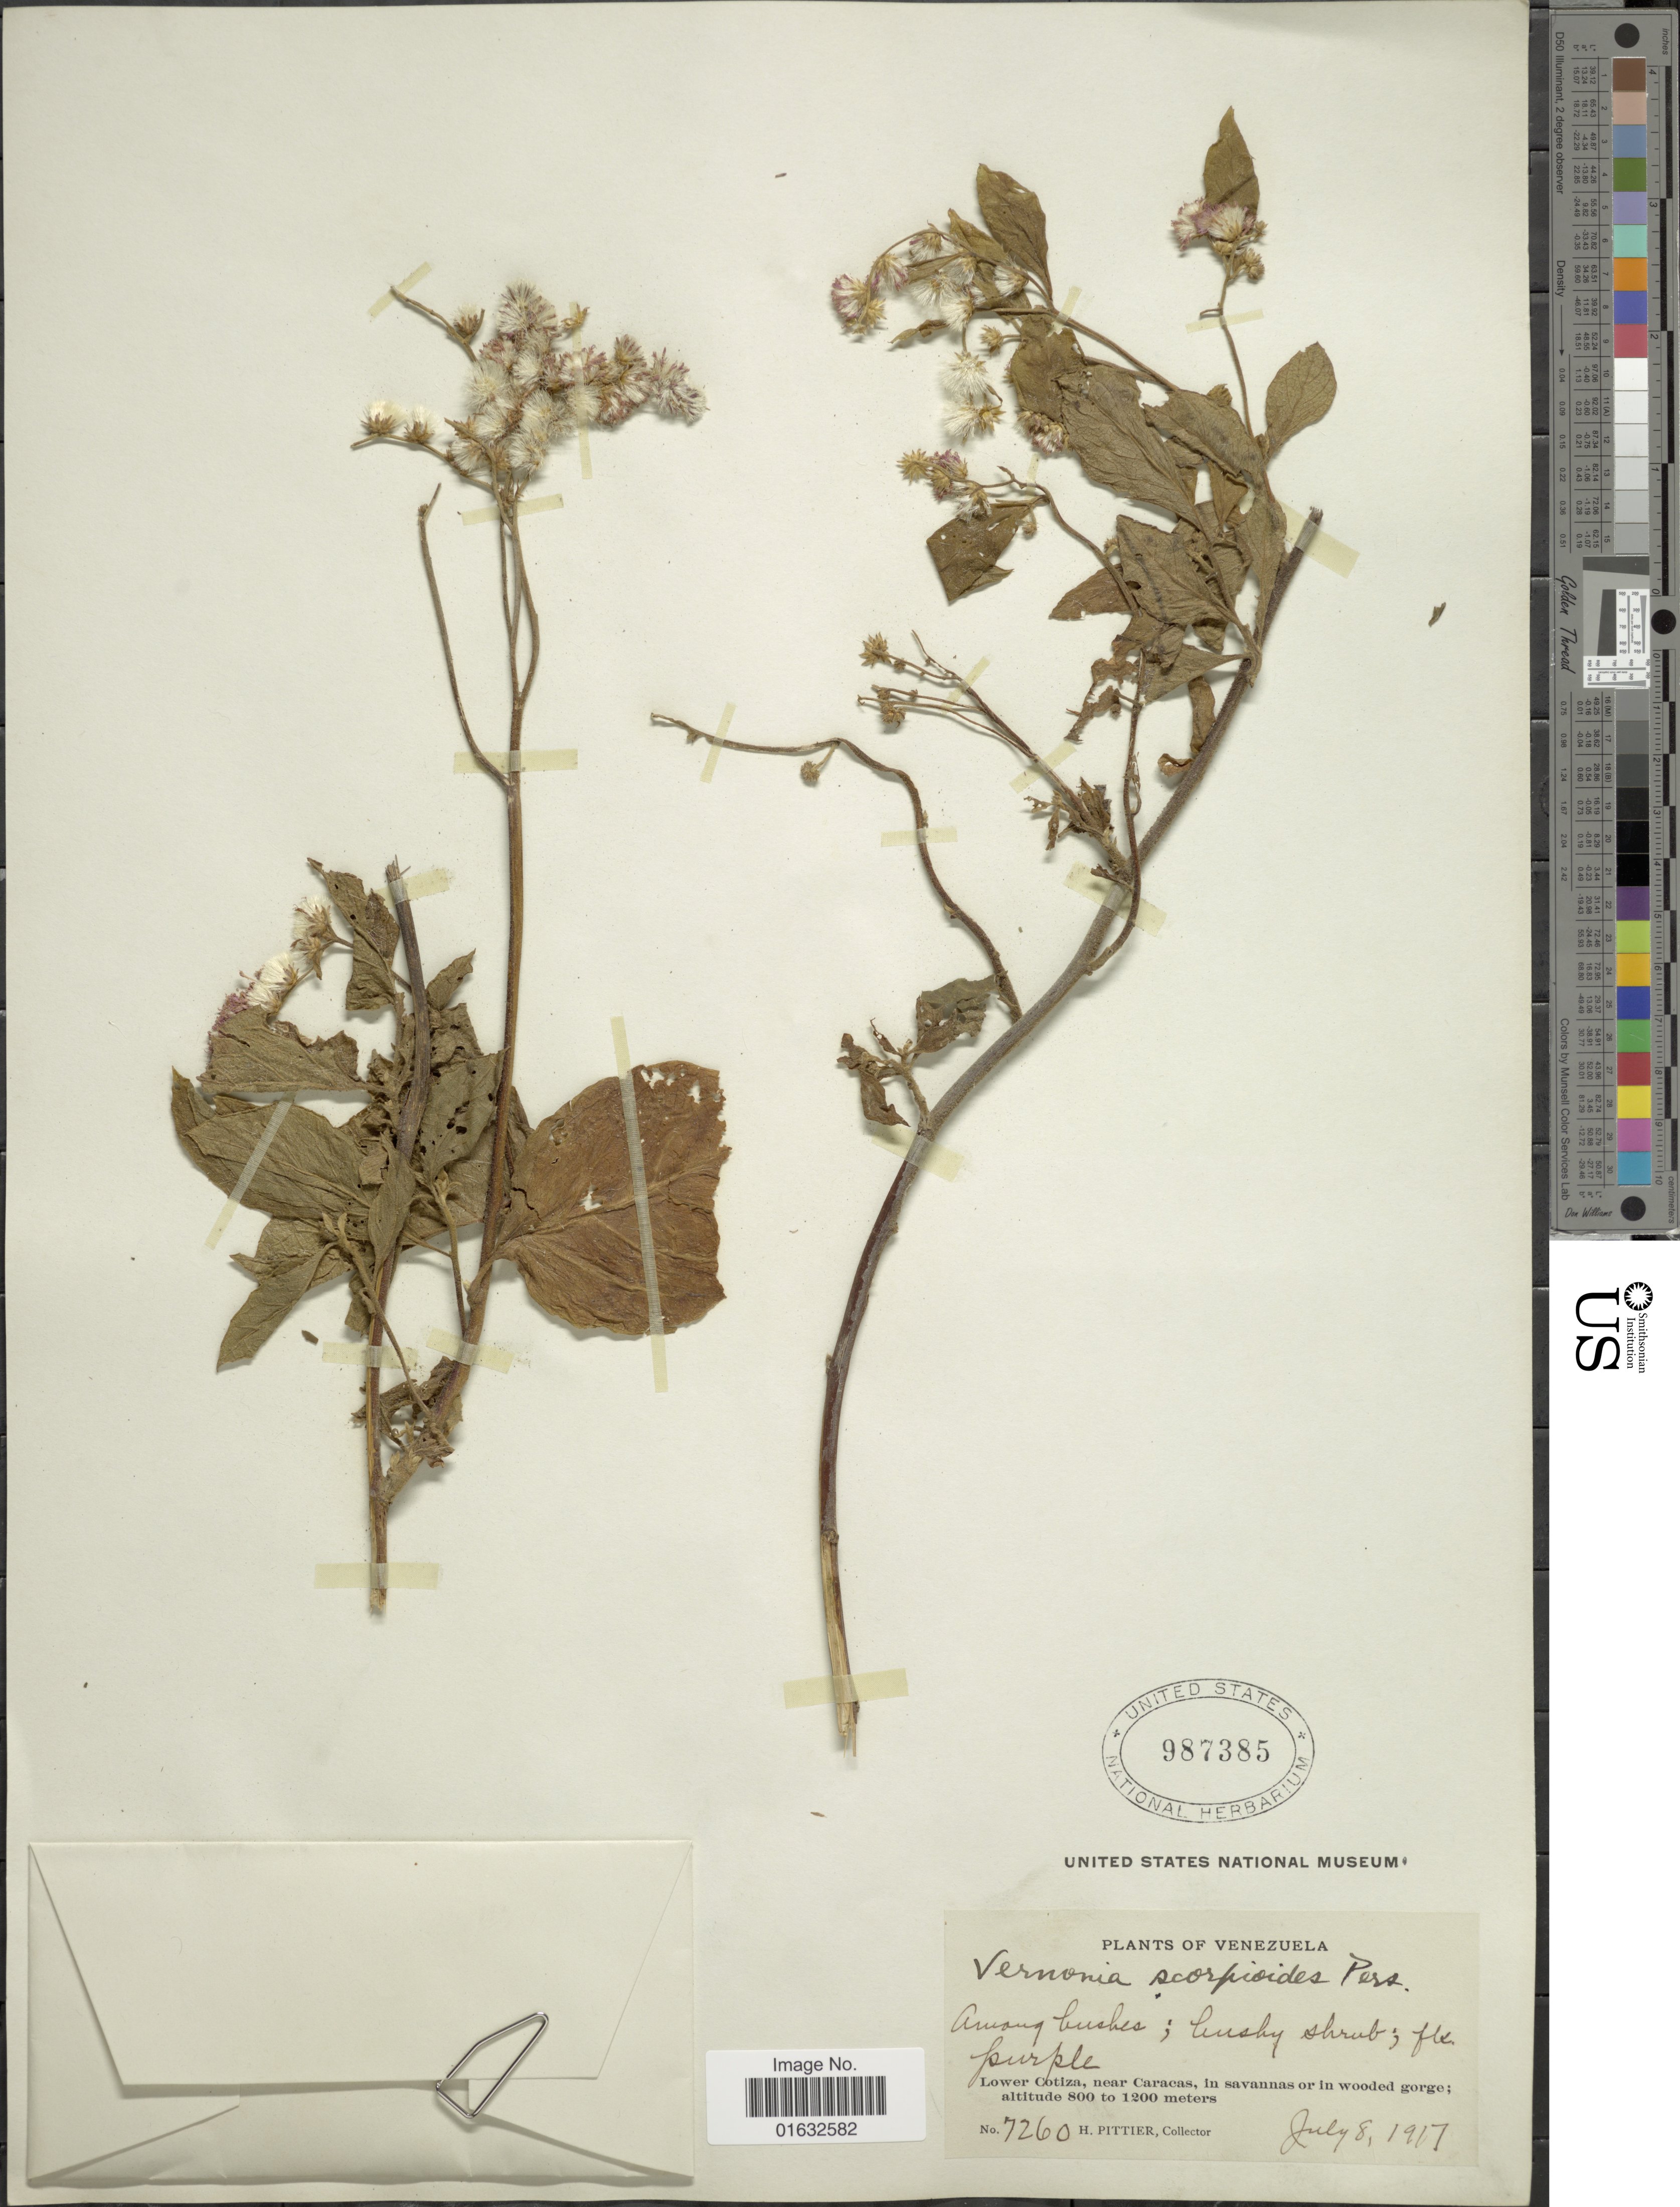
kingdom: Plantae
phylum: Tracheophyta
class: Magnoliopsida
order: Asterales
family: Asteraceae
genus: Cyrtocymura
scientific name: Cyrtocymura scorpioides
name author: (Lam.) H. Rob.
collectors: H. F. Pittier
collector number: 7260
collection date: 1917-07-08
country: Venezuela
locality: Lower Cotiza, near Caracas, in savannas or in wooded gorge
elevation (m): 800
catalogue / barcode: US 987385